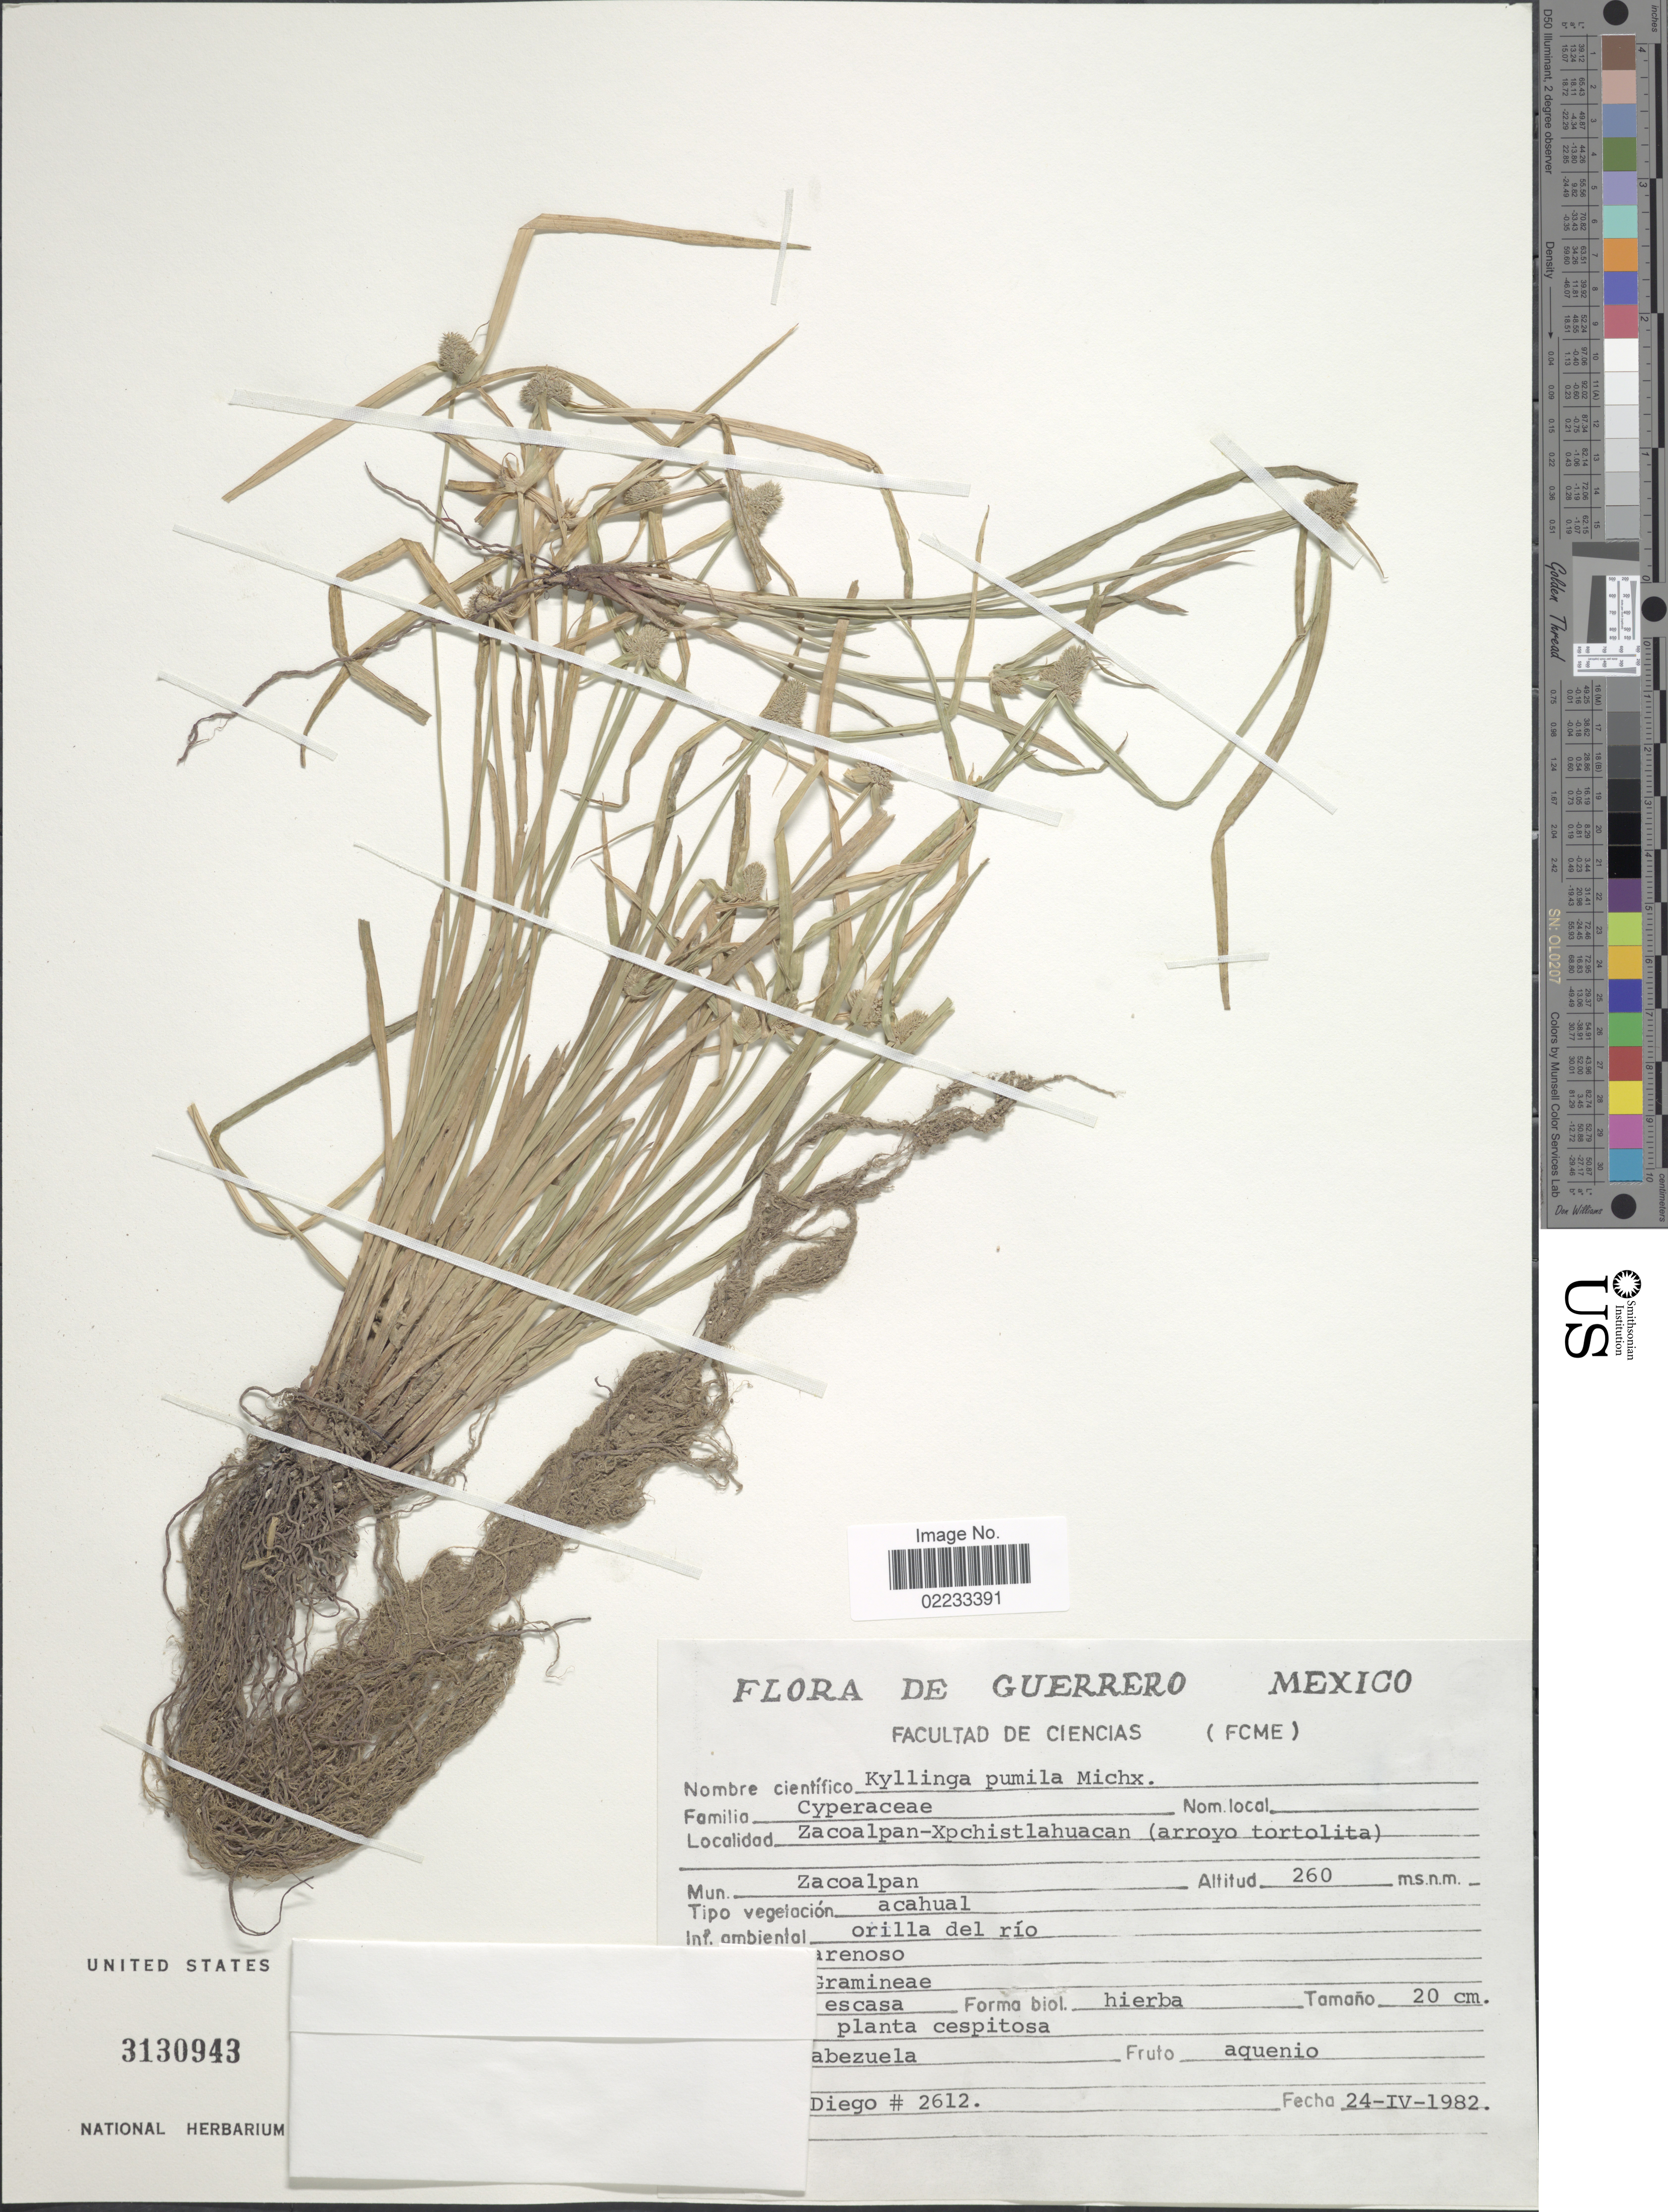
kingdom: Plantae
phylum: Tracheophyta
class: Liliopsida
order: Poales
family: Cyperaceae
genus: Cyperus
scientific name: Cyperus hortensis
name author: (Salzm. ex Steud.) Dorr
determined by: Strong, Mark T., (BOT), Smithsonian Institution - National Museum of Natural History (UNITED STATES)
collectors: N. Diego Pérez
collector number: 2612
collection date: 1982-04-24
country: Mexico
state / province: Guerrero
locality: Zacoalpan-Xpchistlahuacan (arroyo tortolita)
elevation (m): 260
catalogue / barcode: US 3130943